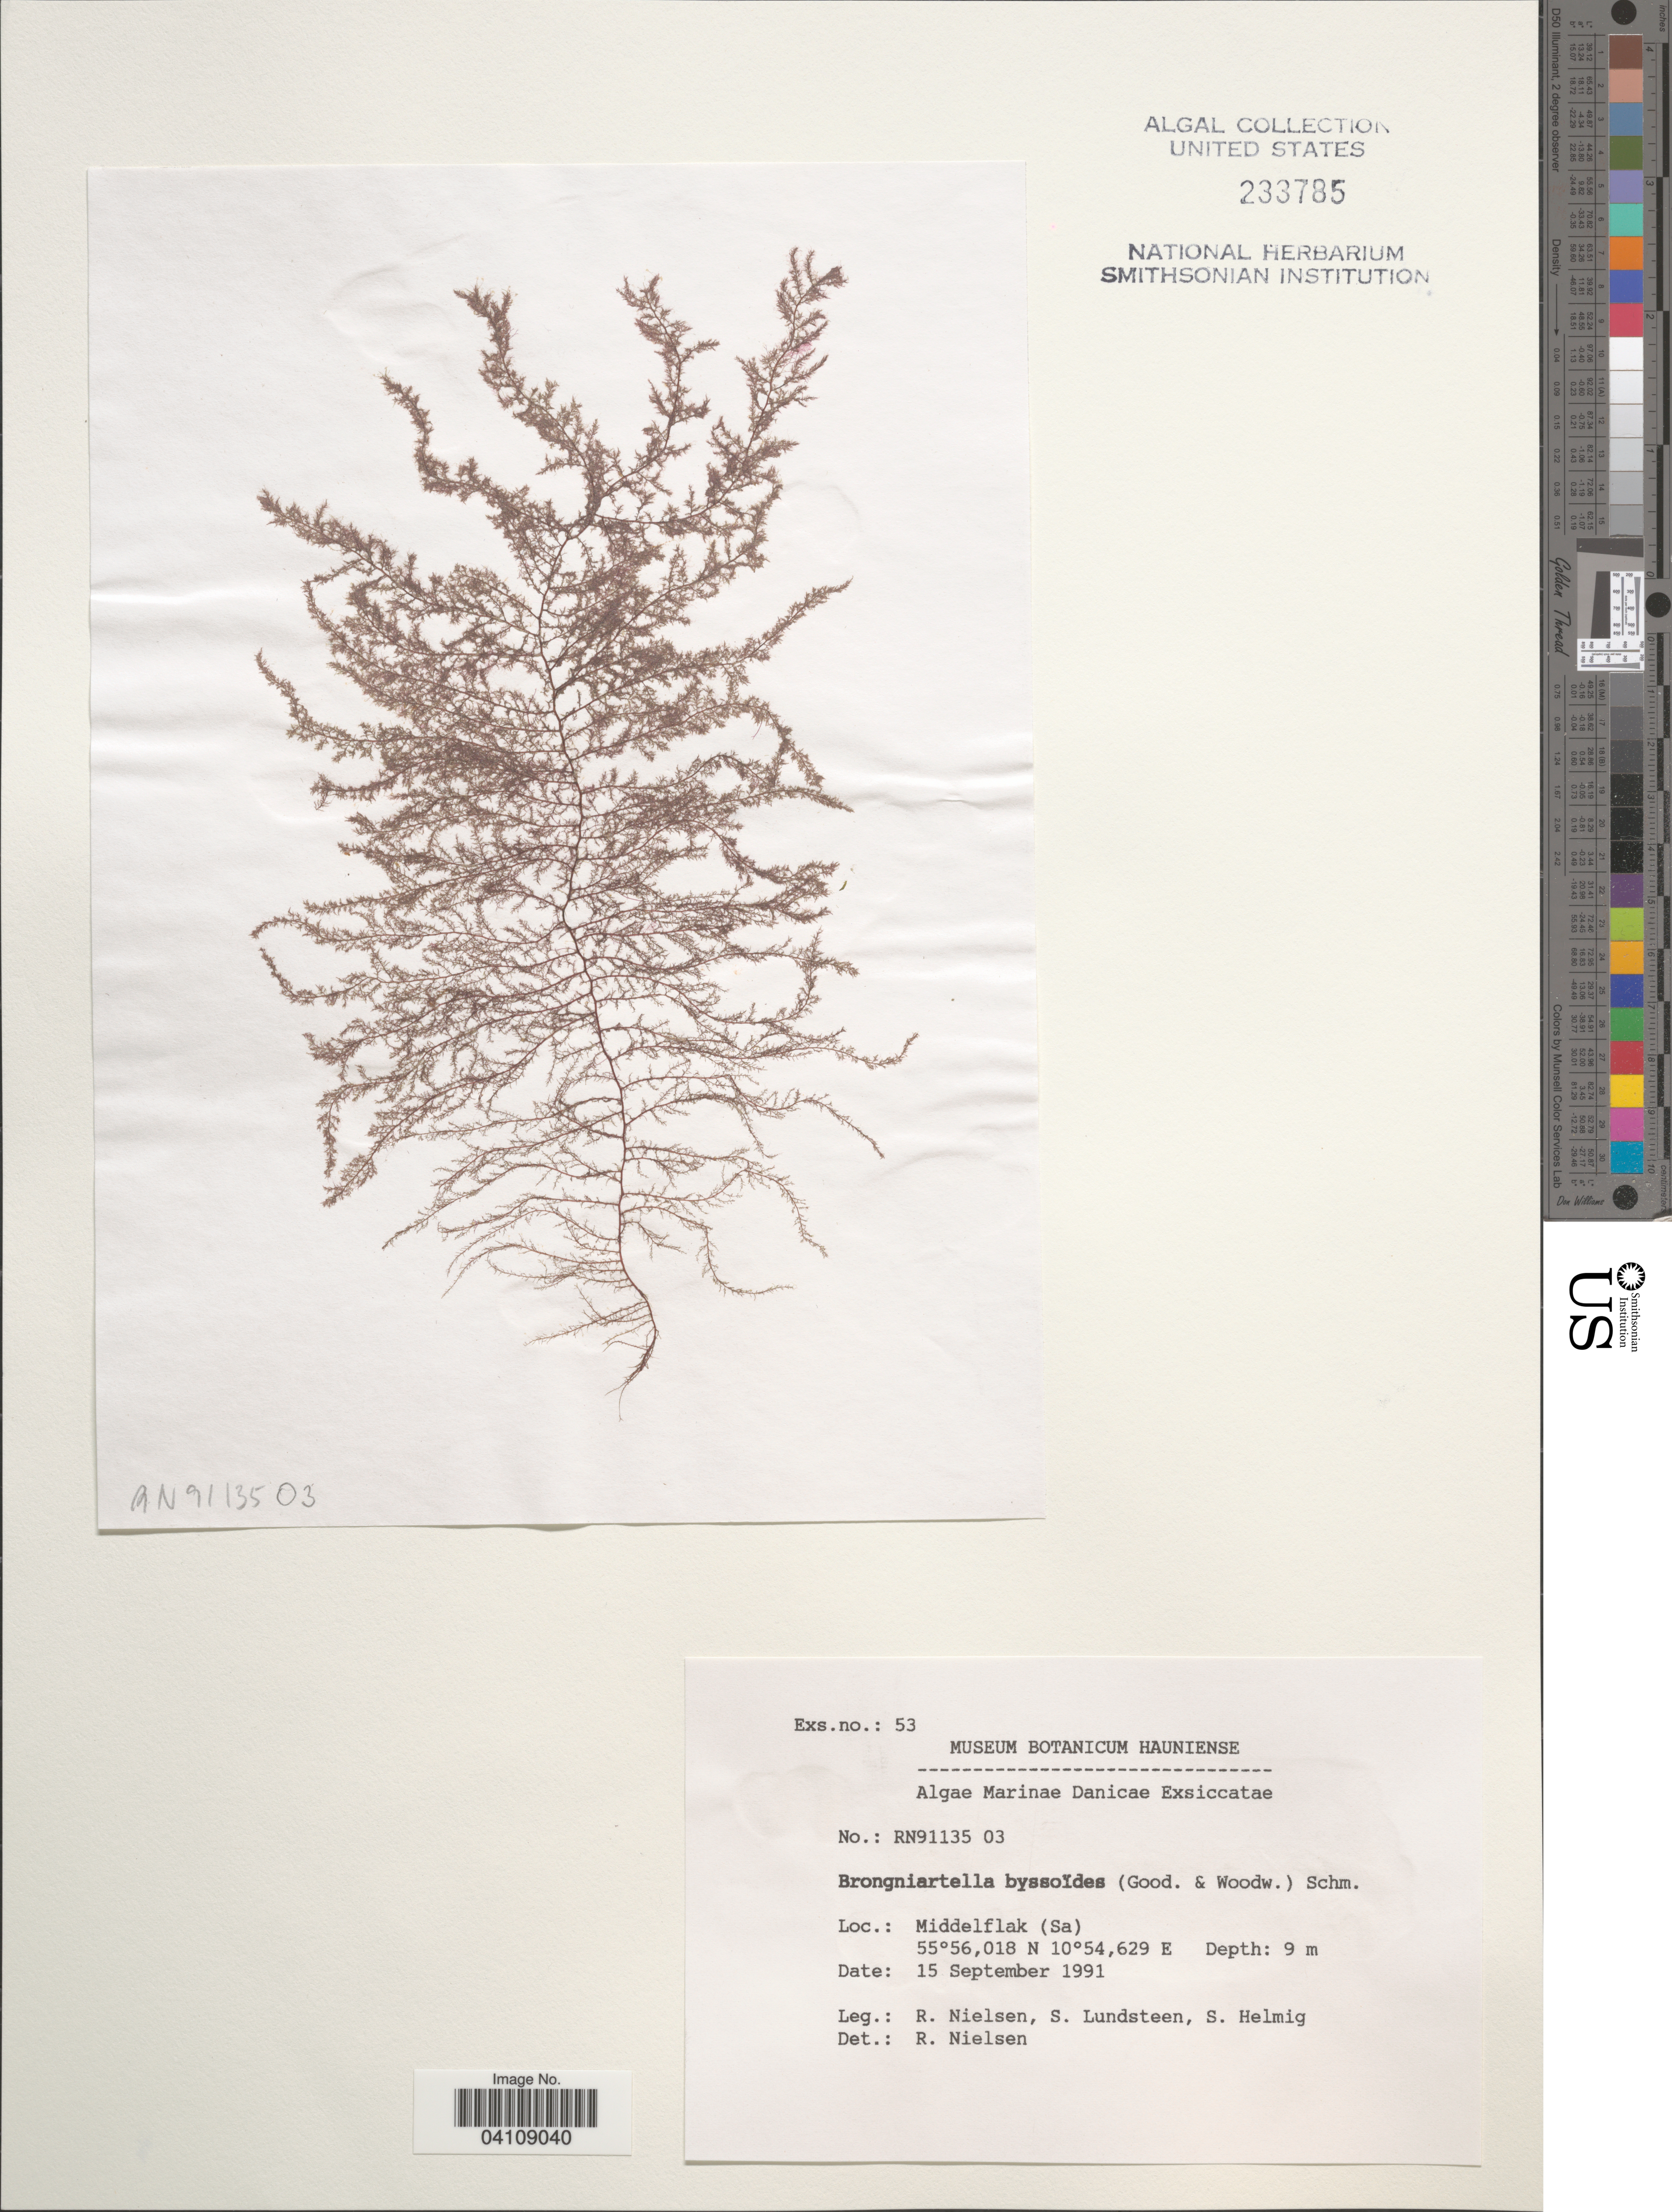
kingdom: Plantae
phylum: Rhodophyta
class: Florideophyceae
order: Ceramiales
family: Rhodomelaceae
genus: Brongniartella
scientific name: Brongniartella byssoides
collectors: R. Nielsen, S. Lundsteen & S. Helmig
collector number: RN91135 03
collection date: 1991-09-15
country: Denmark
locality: Danicae. Middelflak (Sa).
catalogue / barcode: US 233785